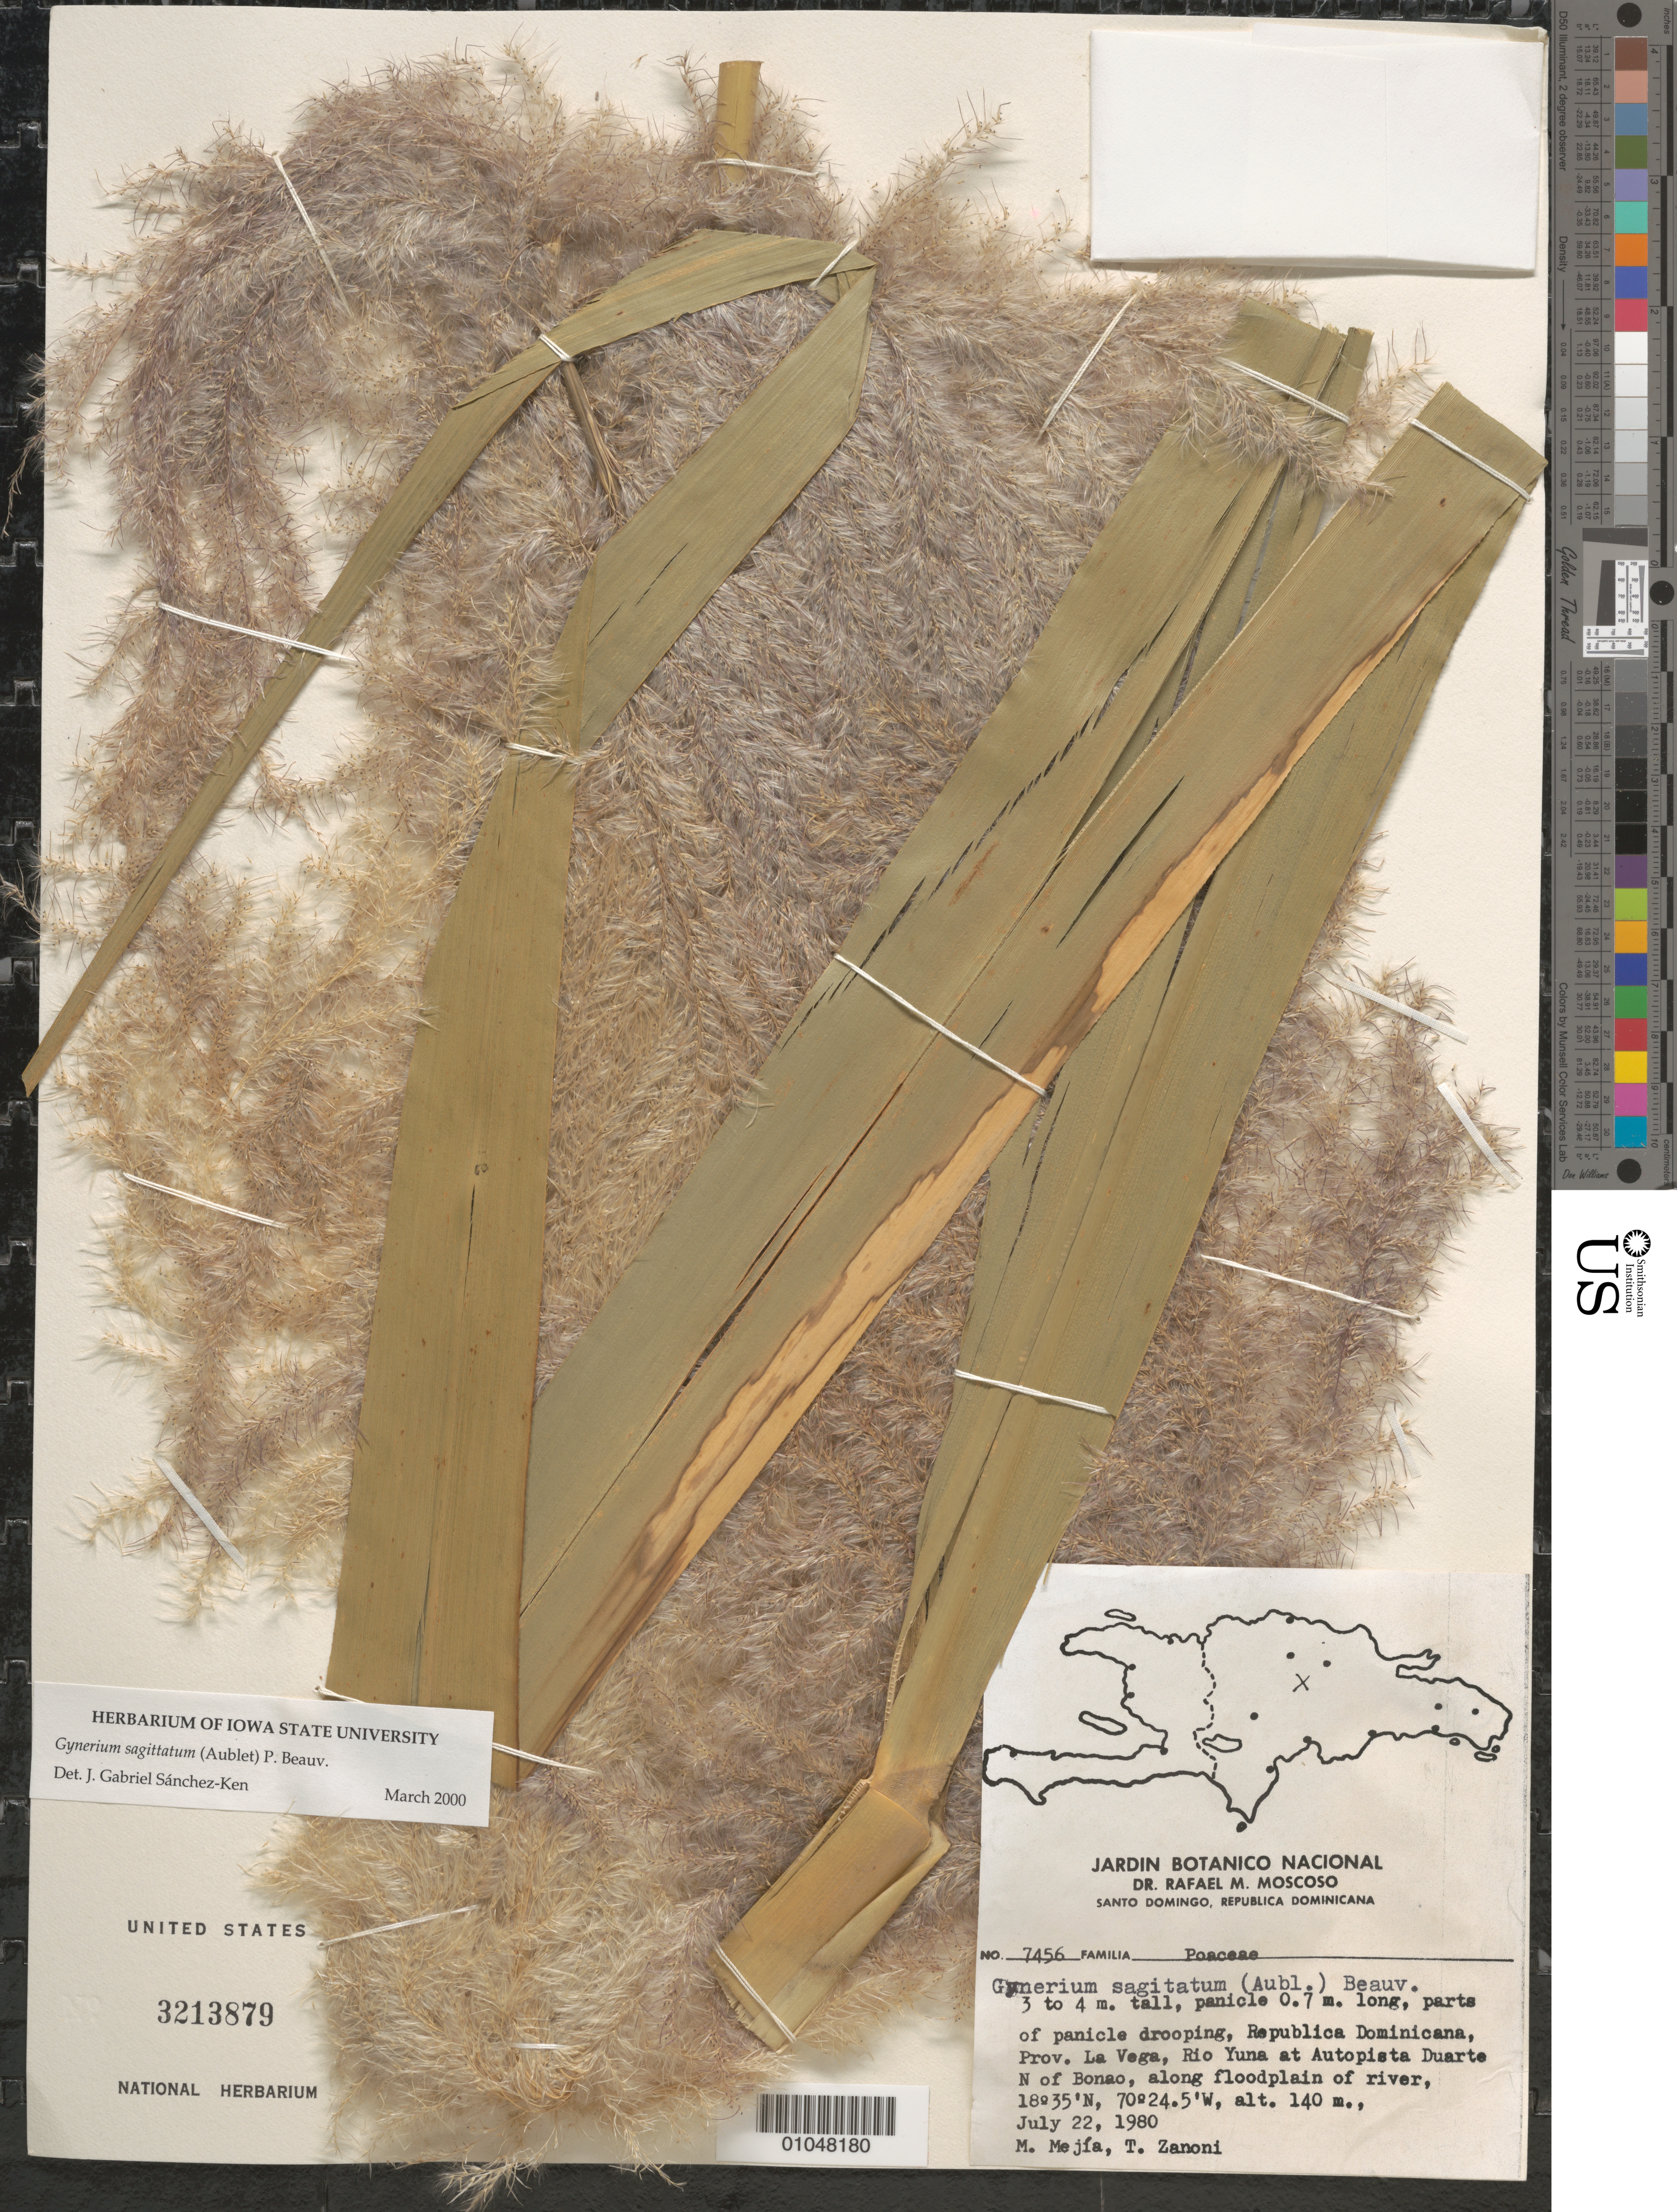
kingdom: Plantae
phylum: Tracheophyta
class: Liliopsida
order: Poales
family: Poaceae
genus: Gynerium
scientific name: Gynerium sagittatum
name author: (Aubl.) P. Beauv.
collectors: M. Mejia & T. A. Zanoni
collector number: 7456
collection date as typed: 22 Jul 1980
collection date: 1980-07-22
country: Dominican Republic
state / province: La Vega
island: Hispaniola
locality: Rio Yuna at autopita Duarte N of Bonao, along floodplain of river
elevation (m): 140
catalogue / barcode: US 3213879